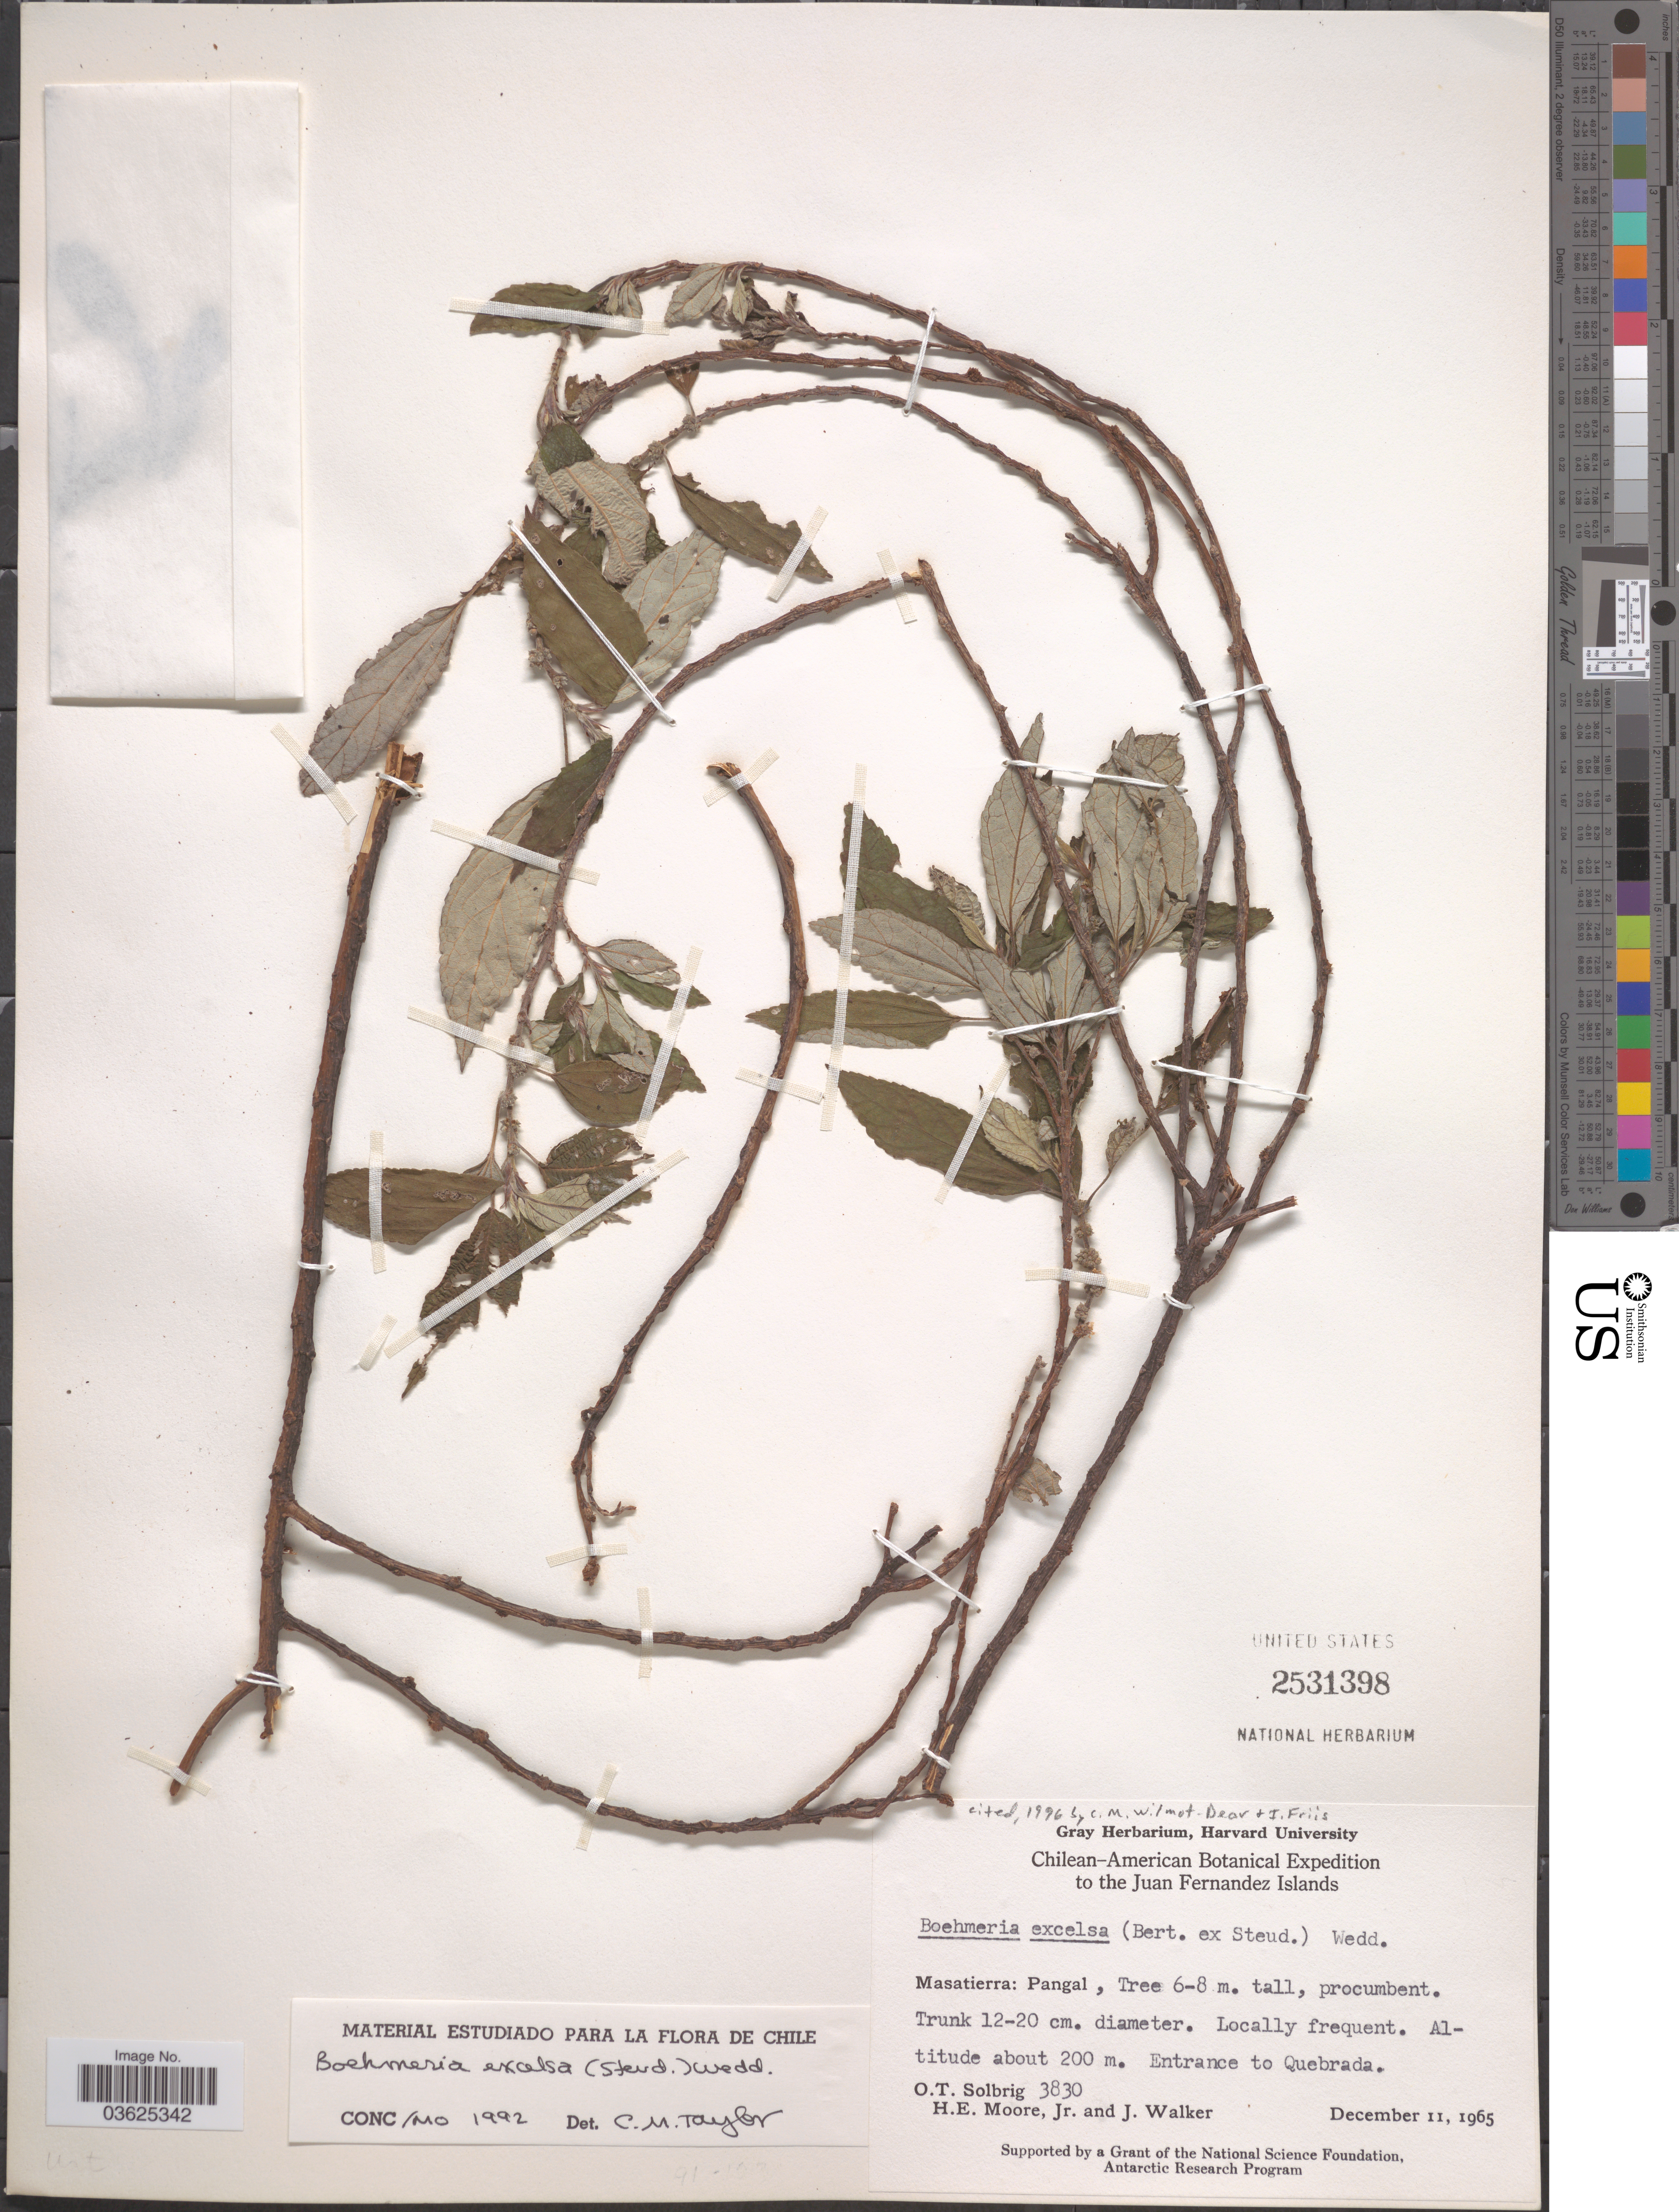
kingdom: Plantae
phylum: Tracheophyta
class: Magnoliopsida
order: Rosales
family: Urticaceae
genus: Boehmeria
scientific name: Boehmeria excelsa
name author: (Steud.) Wedd.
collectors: O. T. Solbrig, H. Moore & J. Walker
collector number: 3830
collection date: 1965-12-11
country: Chile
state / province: Valparaíso (V)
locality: Juan Fernandez Islands. Masatierra: Pangal. Entrance to Quebrada.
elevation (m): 200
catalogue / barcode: US 2531398